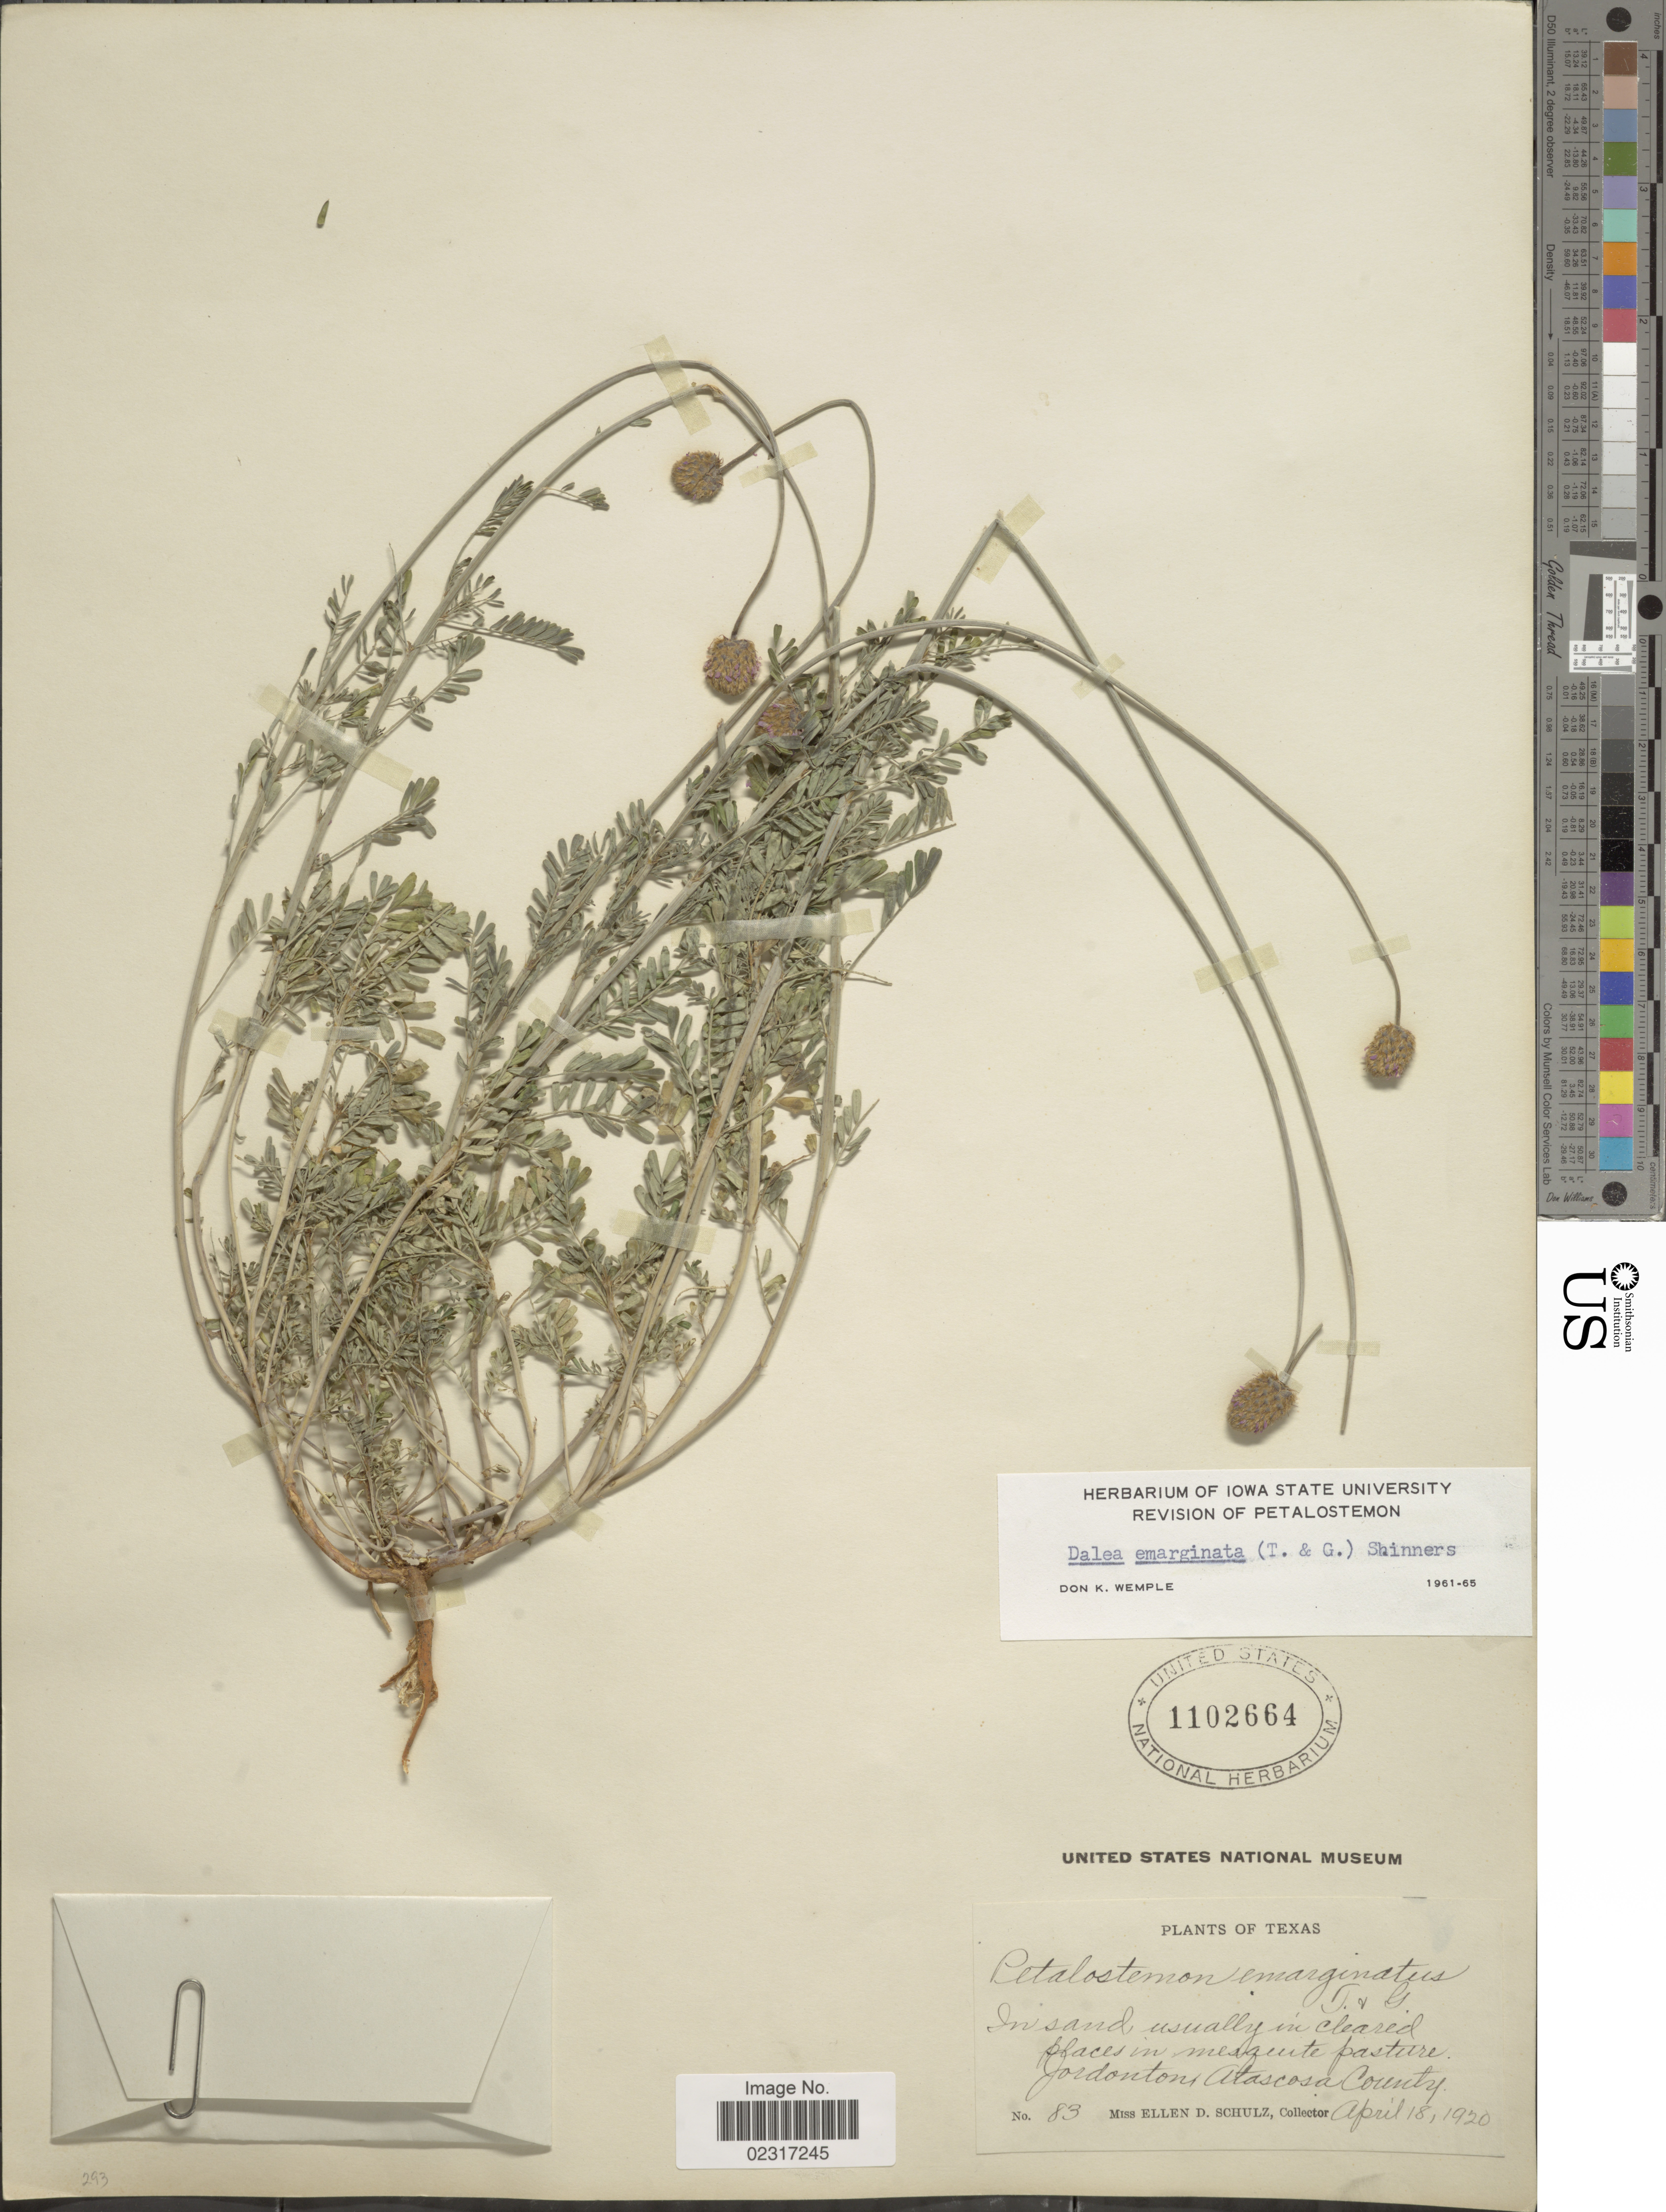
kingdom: Plantae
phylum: Tracheophyta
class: Magnoliopsida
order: Fabales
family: Fabaceae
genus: Dalea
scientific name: Dalea emarginata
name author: (Torr. & A. Gray) Shinners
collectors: E. D. Schulz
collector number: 83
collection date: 1920-04-18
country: United States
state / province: Texas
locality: Jordonton, Atascosa County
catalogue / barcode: US 1102664